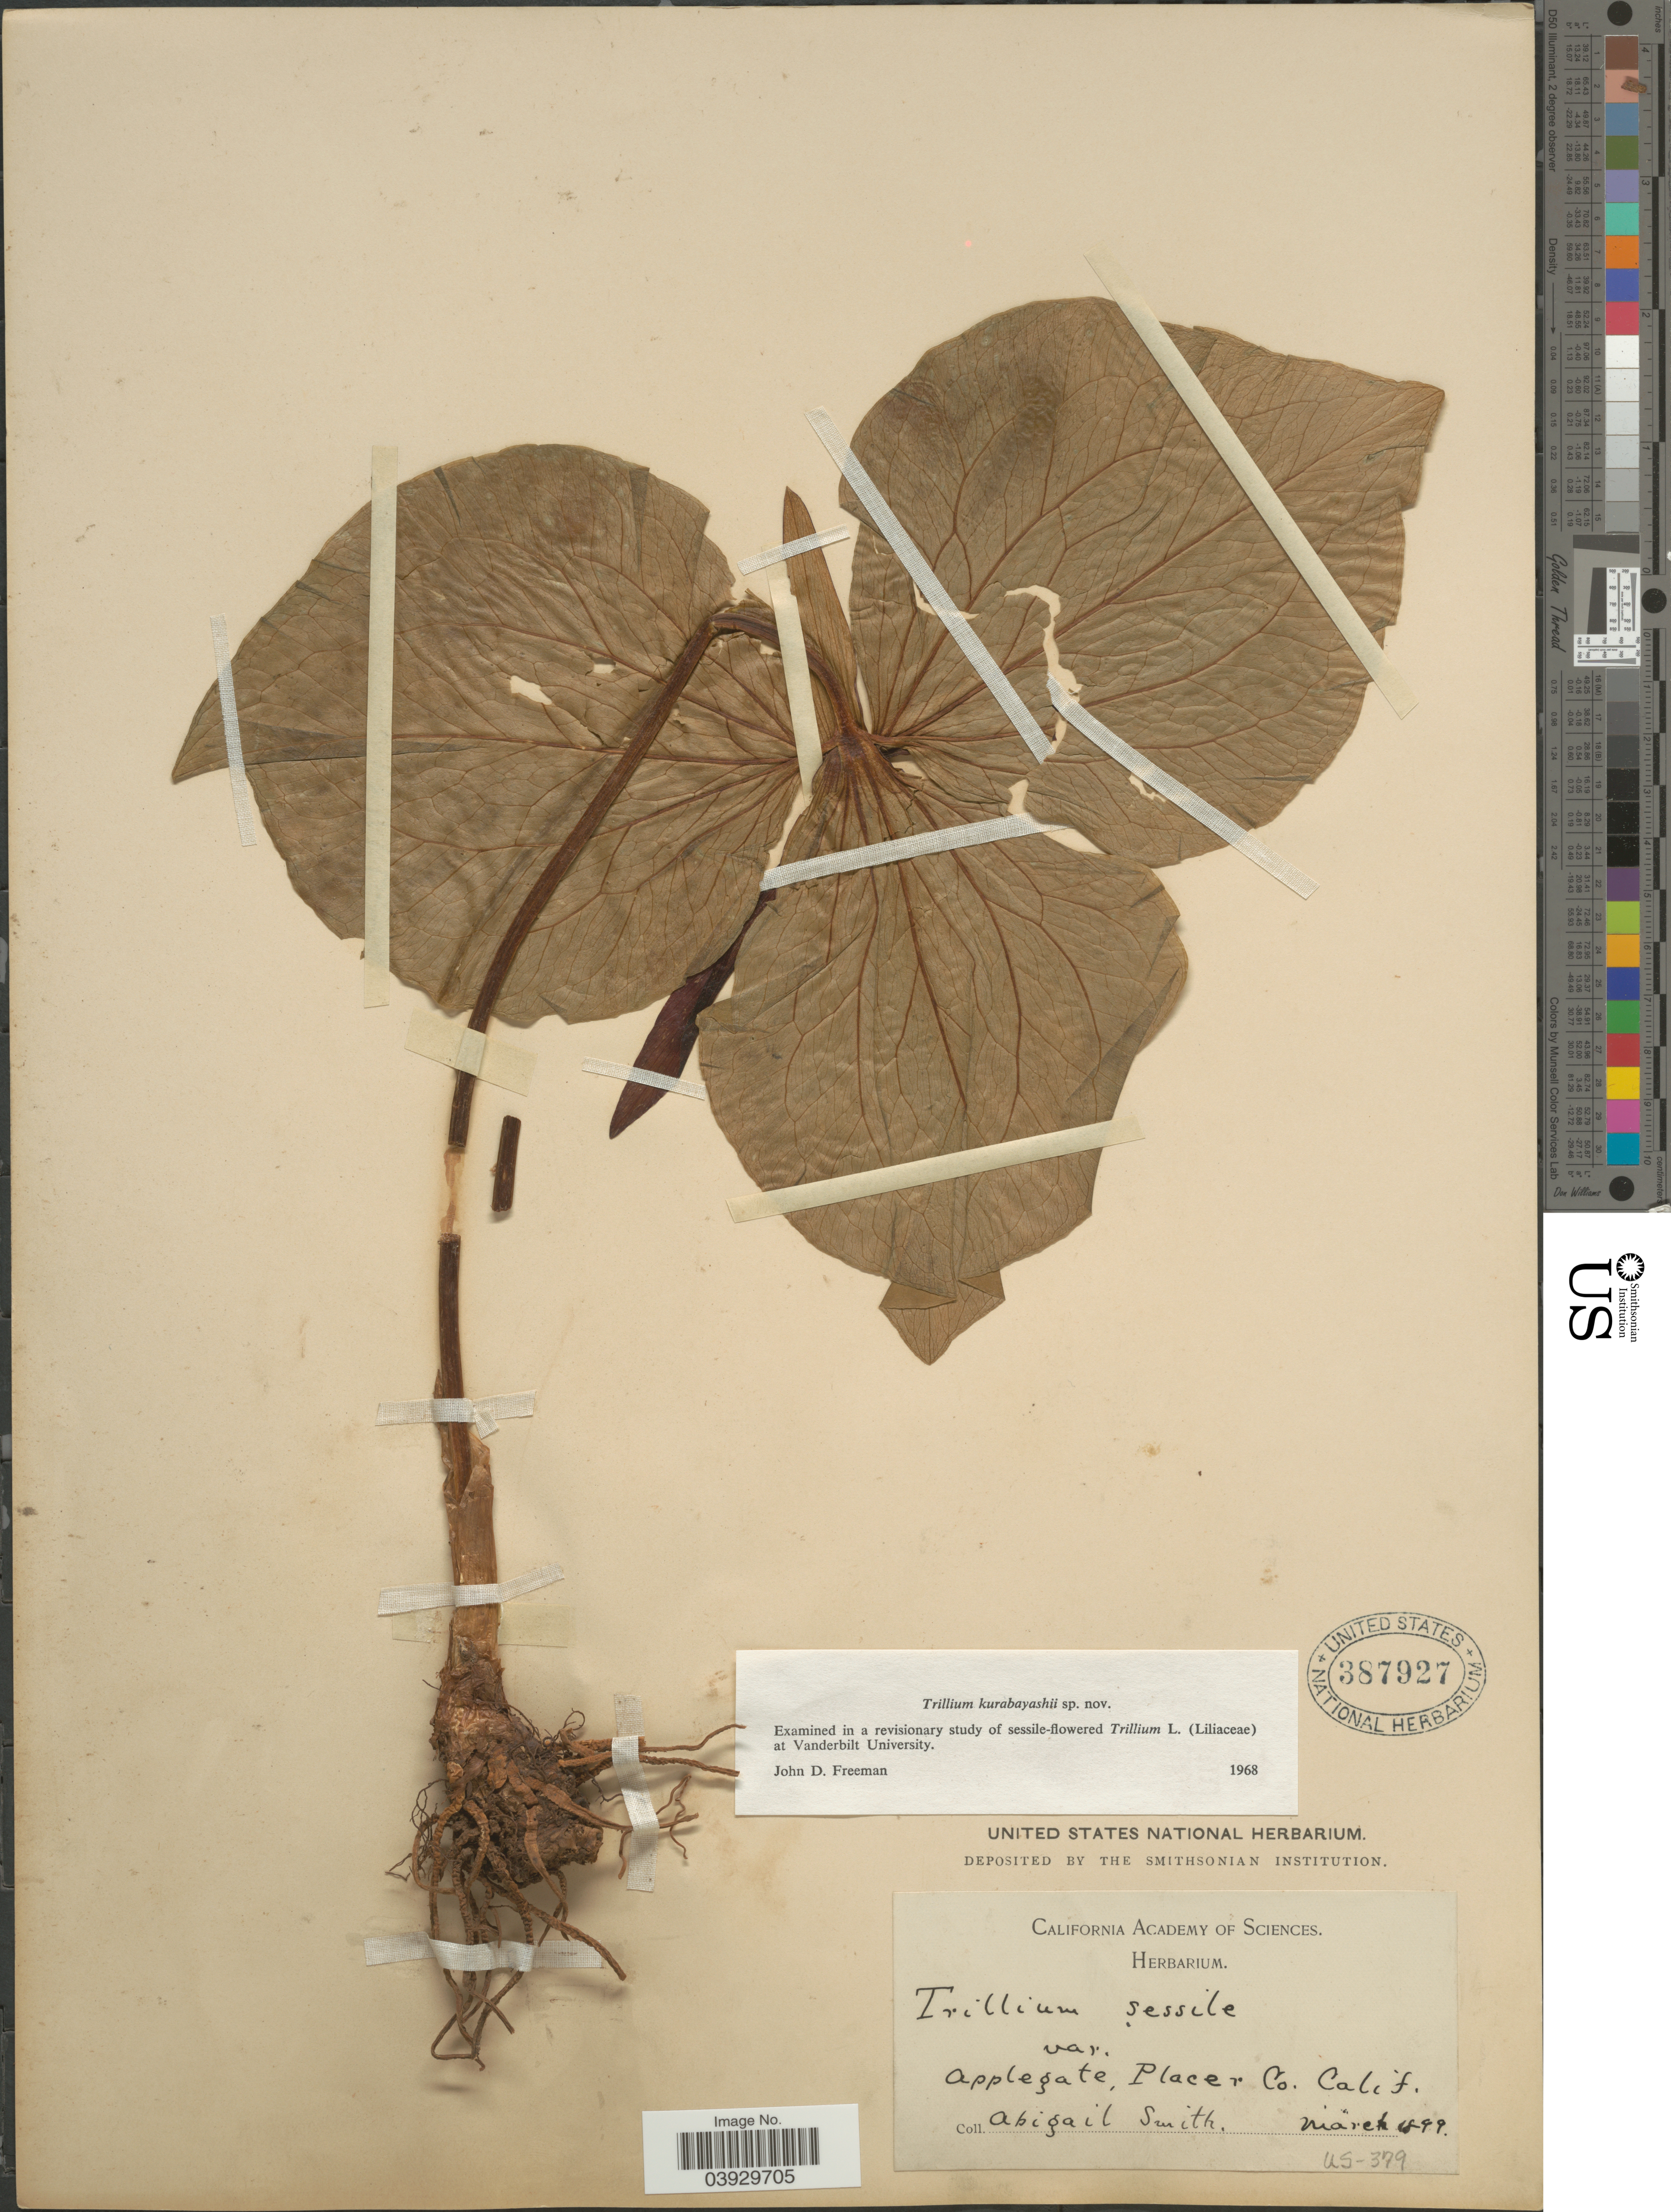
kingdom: Plantae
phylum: Tracheophyta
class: Liliopsida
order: Liliales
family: Melanthiaceae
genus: Trillium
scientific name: Trillium kurabayashii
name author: J. D. Freeman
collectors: A. Smith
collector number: US-379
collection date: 1899-03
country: United States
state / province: California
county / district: Placer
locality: Applegate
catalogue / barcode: US 387927